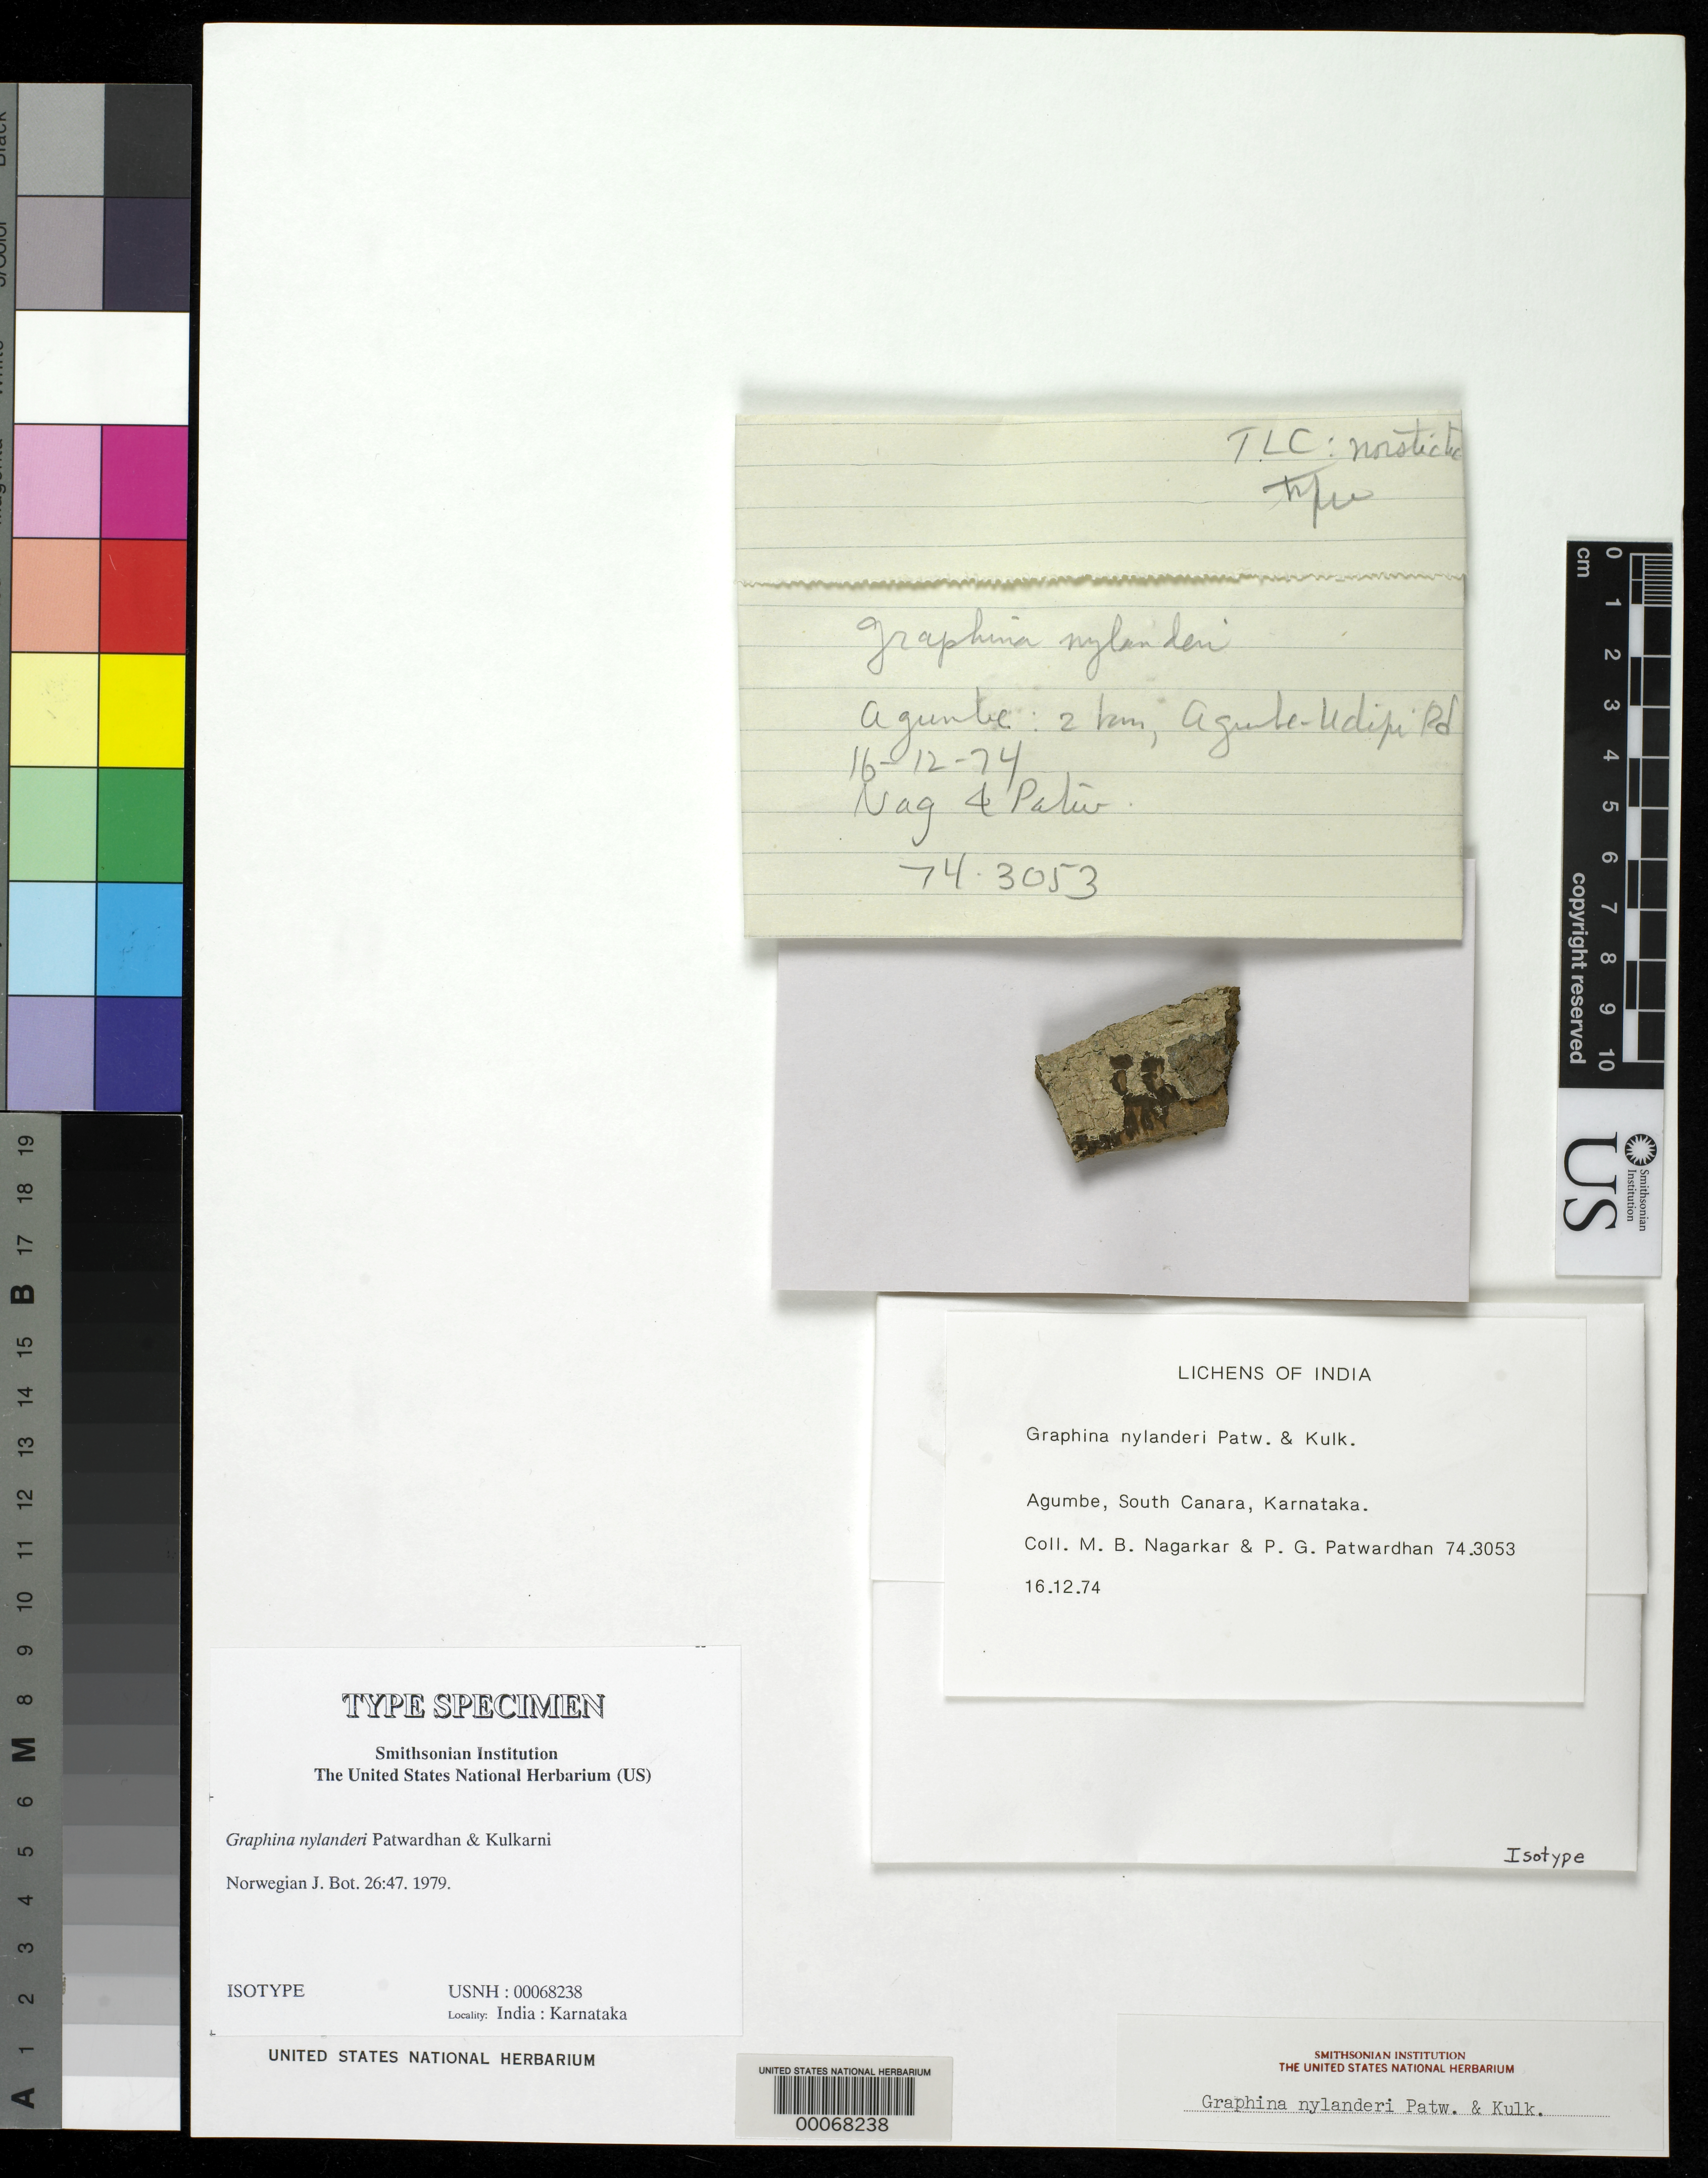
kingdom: Fungi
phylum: Ascomycota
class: Lecanoromycetes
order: Ostropales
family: Graphidaceae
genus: Graphina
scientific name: Graphina nylanderi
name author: Patw. & C.R. Kulk.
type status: Isotype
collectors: M. Nagarkar & P. G. Patwardhan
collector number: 743053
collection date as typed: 16 Dec 1974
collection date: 1974-12-16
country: India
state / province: Karnataka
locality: South Canara, Agumbe.